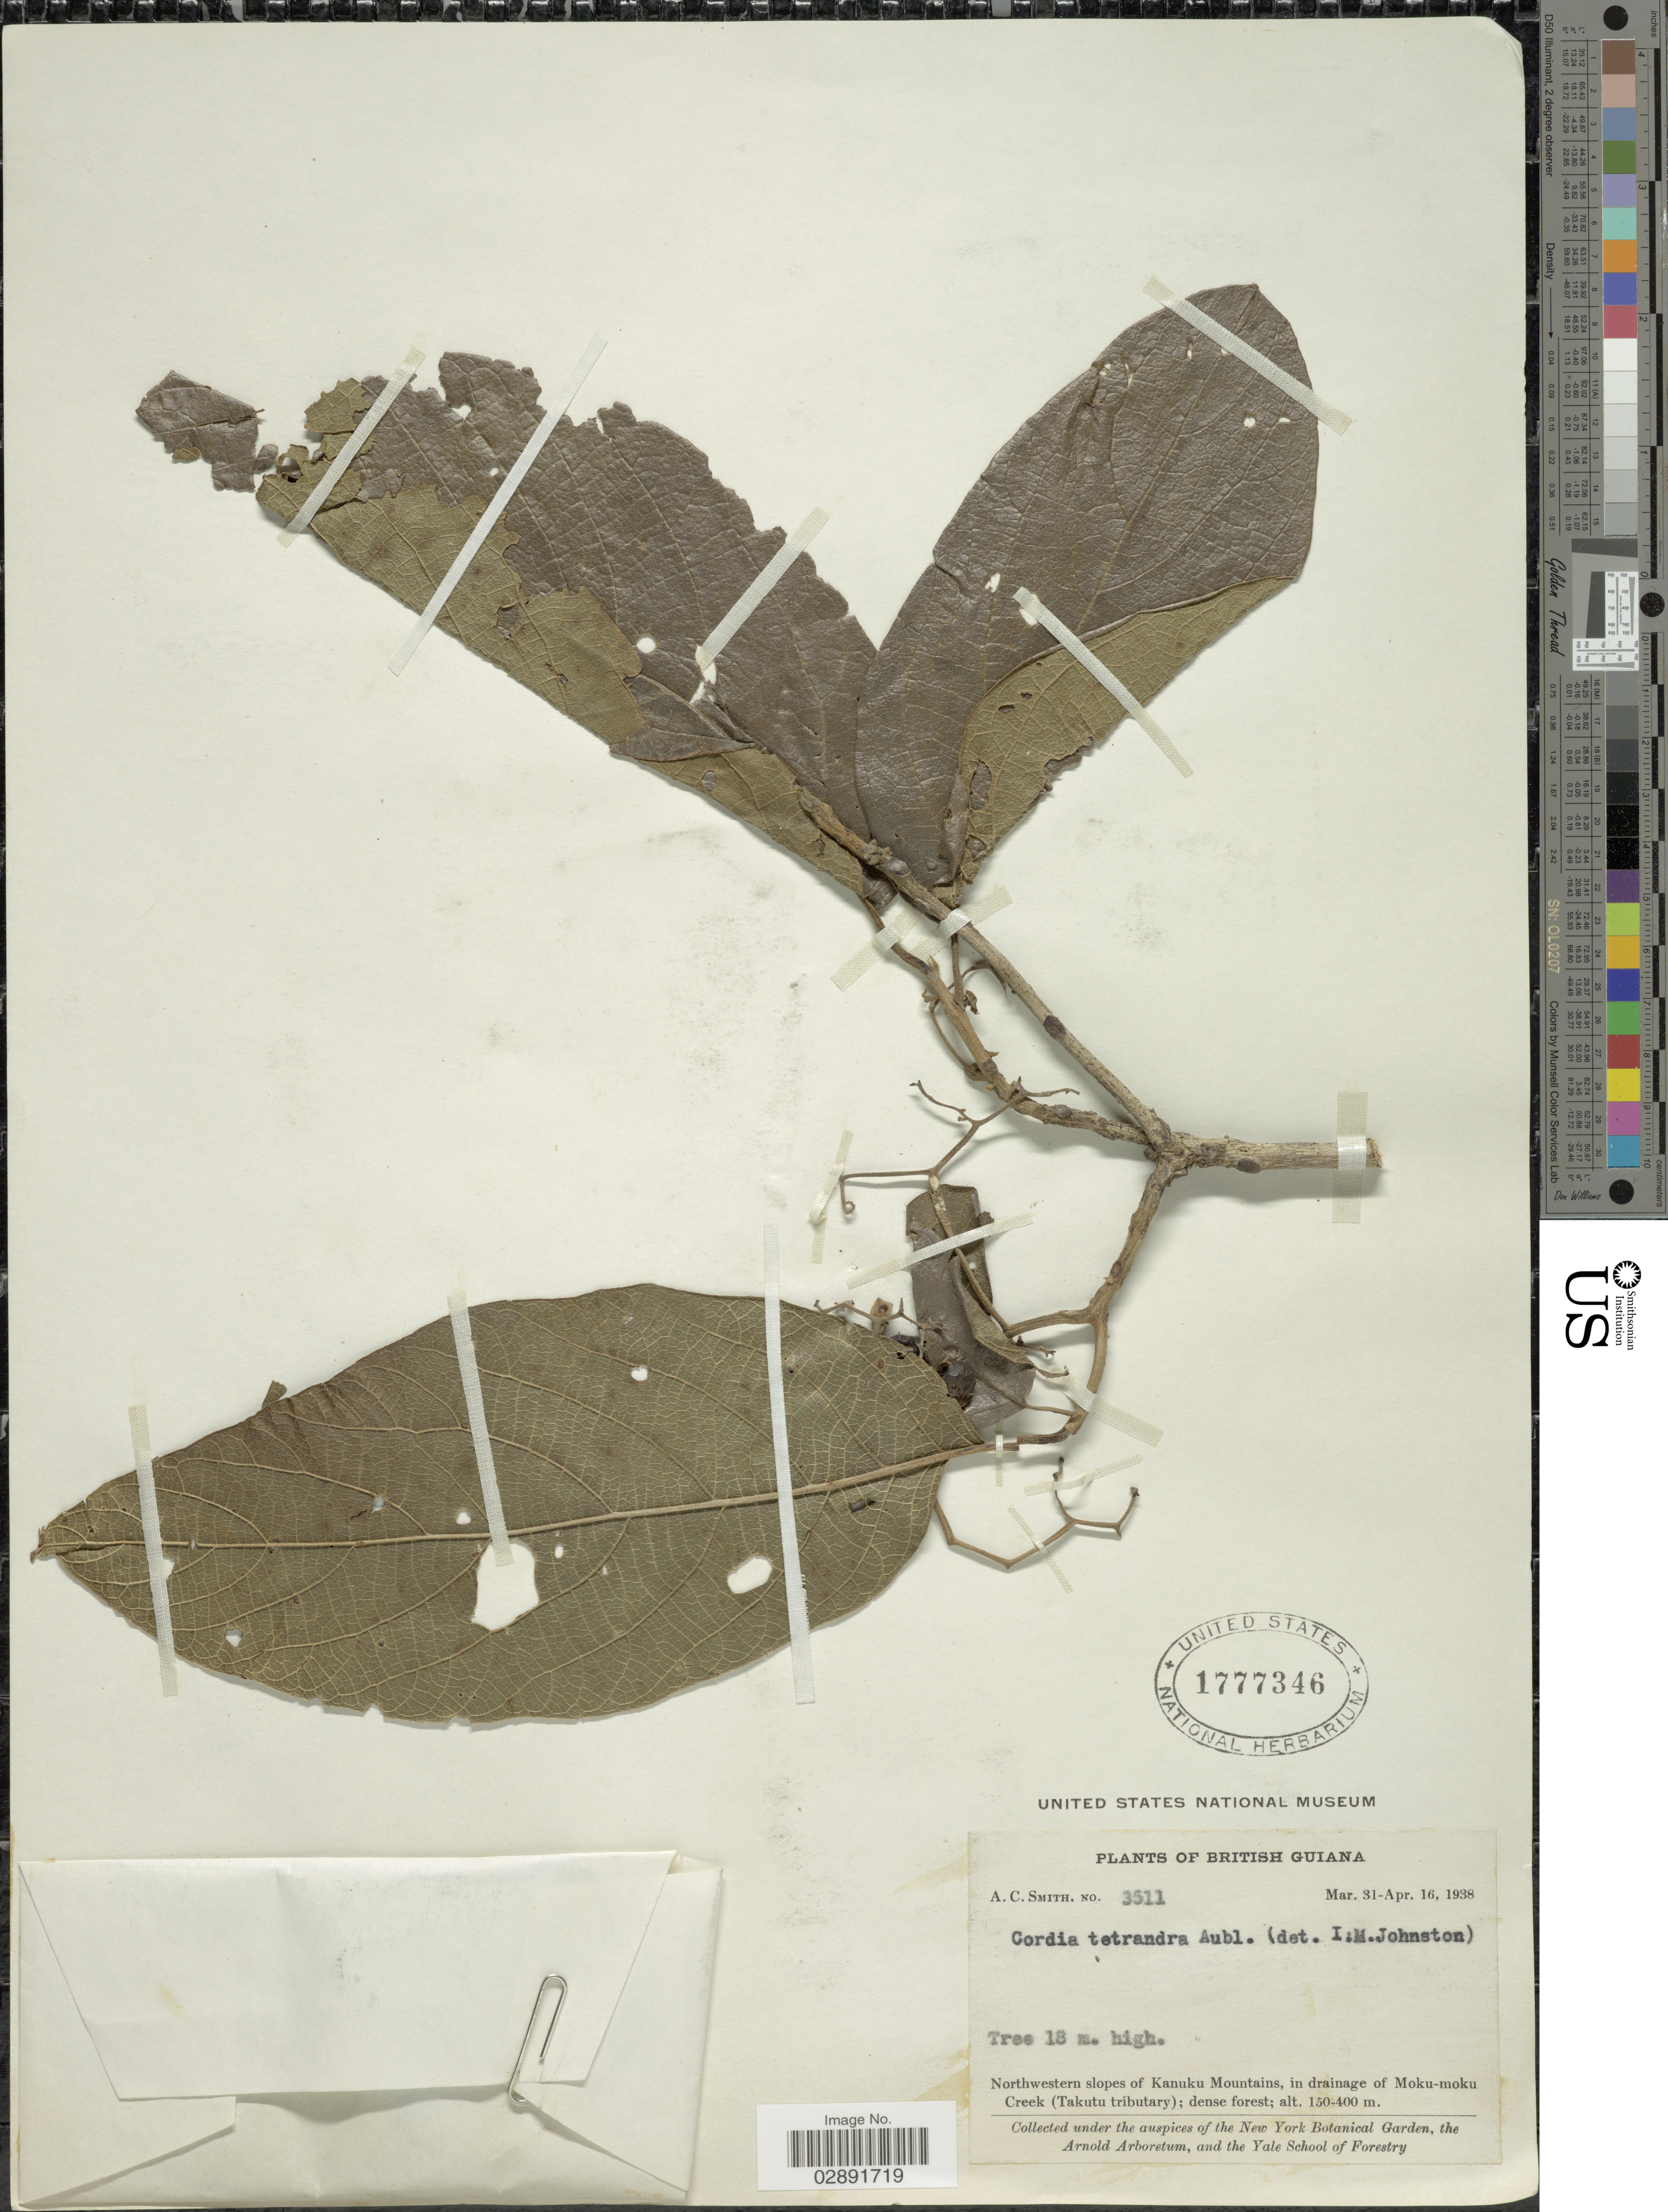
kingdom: Plantae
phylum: Tracheophyta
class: Magnoliopsida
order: Boraginales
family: Cordiaceae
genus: Cordia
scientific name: Cordia tetrandra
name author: Aubl.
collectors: A. C. Smith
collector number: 3511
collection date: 1938-03-31/1938-04-16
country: Guyana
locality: British Guiana, Northwestern slopes of Kanuku Mountains, in drainage of Moku-moku Creek (Takutu tributary).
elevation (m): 150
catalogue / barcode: US 1777346